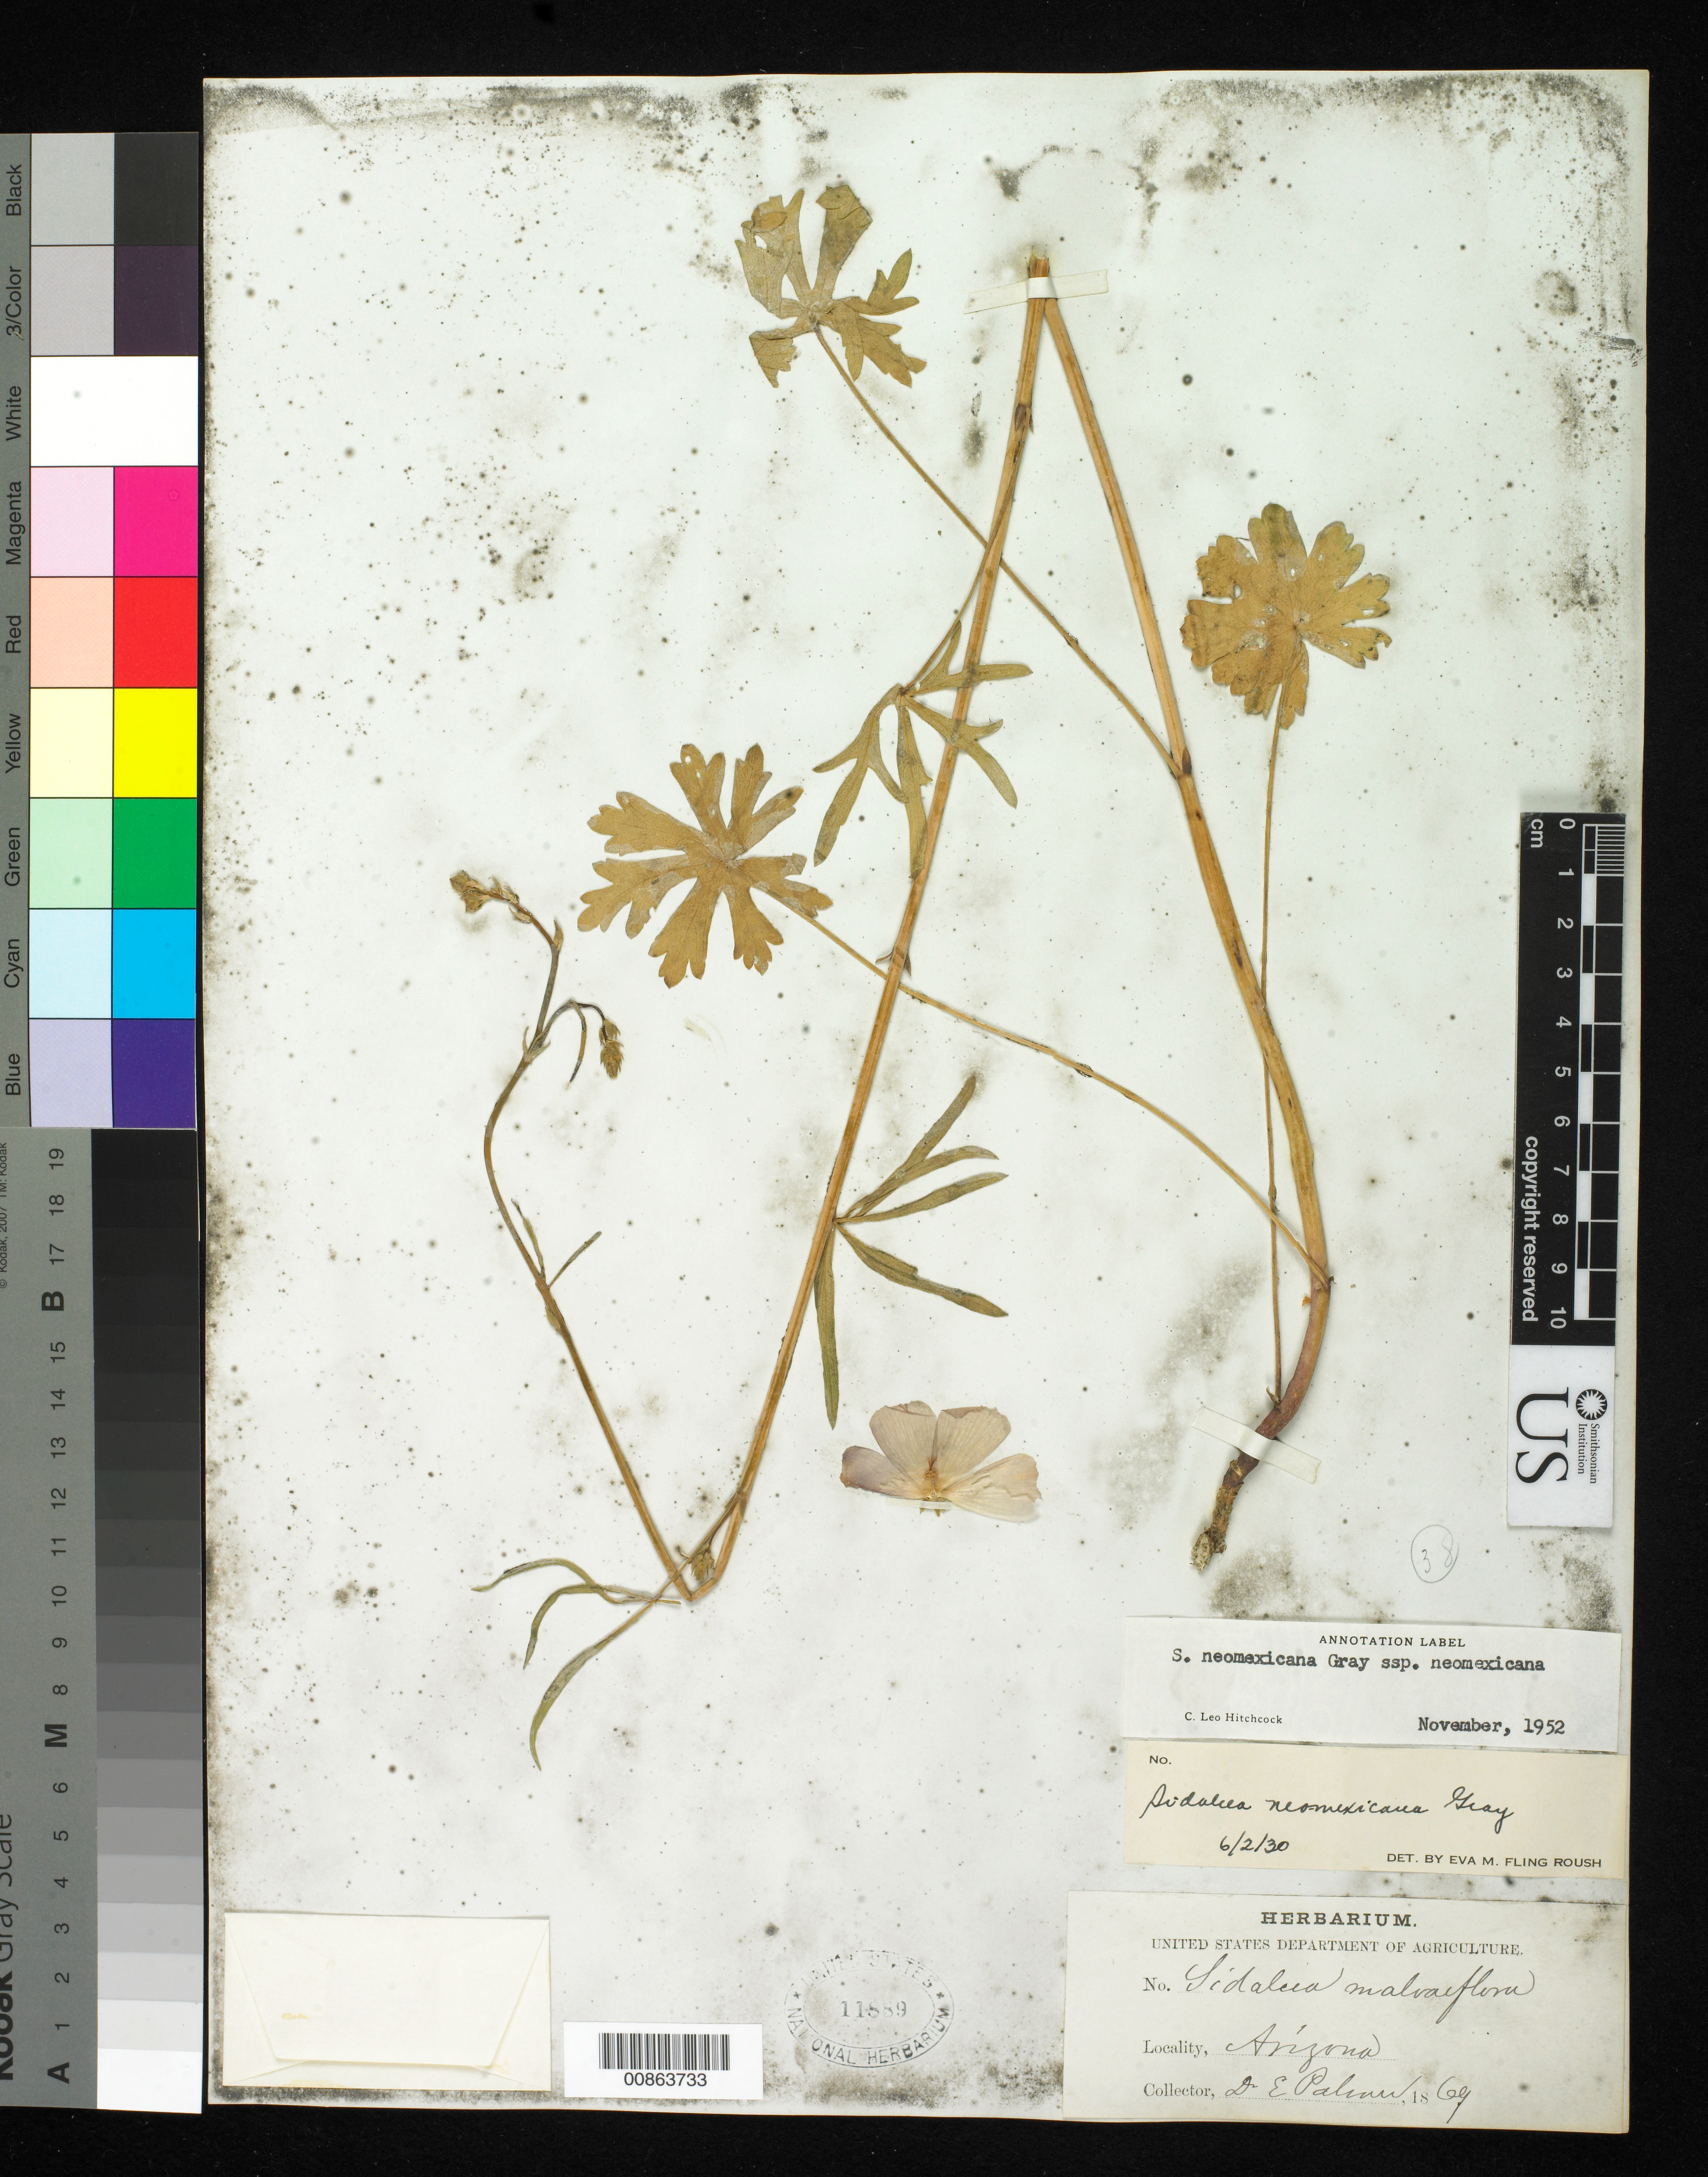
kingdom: Plantae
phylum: Tracheophyta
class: Magnoliopsida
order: Malvales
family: Malvaceae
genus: Sidalcea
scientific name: Sidalcea neomexicana subsp. neomexicana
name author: A. Gray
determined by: Hitchcock, Albert S.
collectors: E. Palmer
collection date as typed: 1869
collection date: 1869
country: United States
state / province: Arizona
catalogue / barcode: US 11889